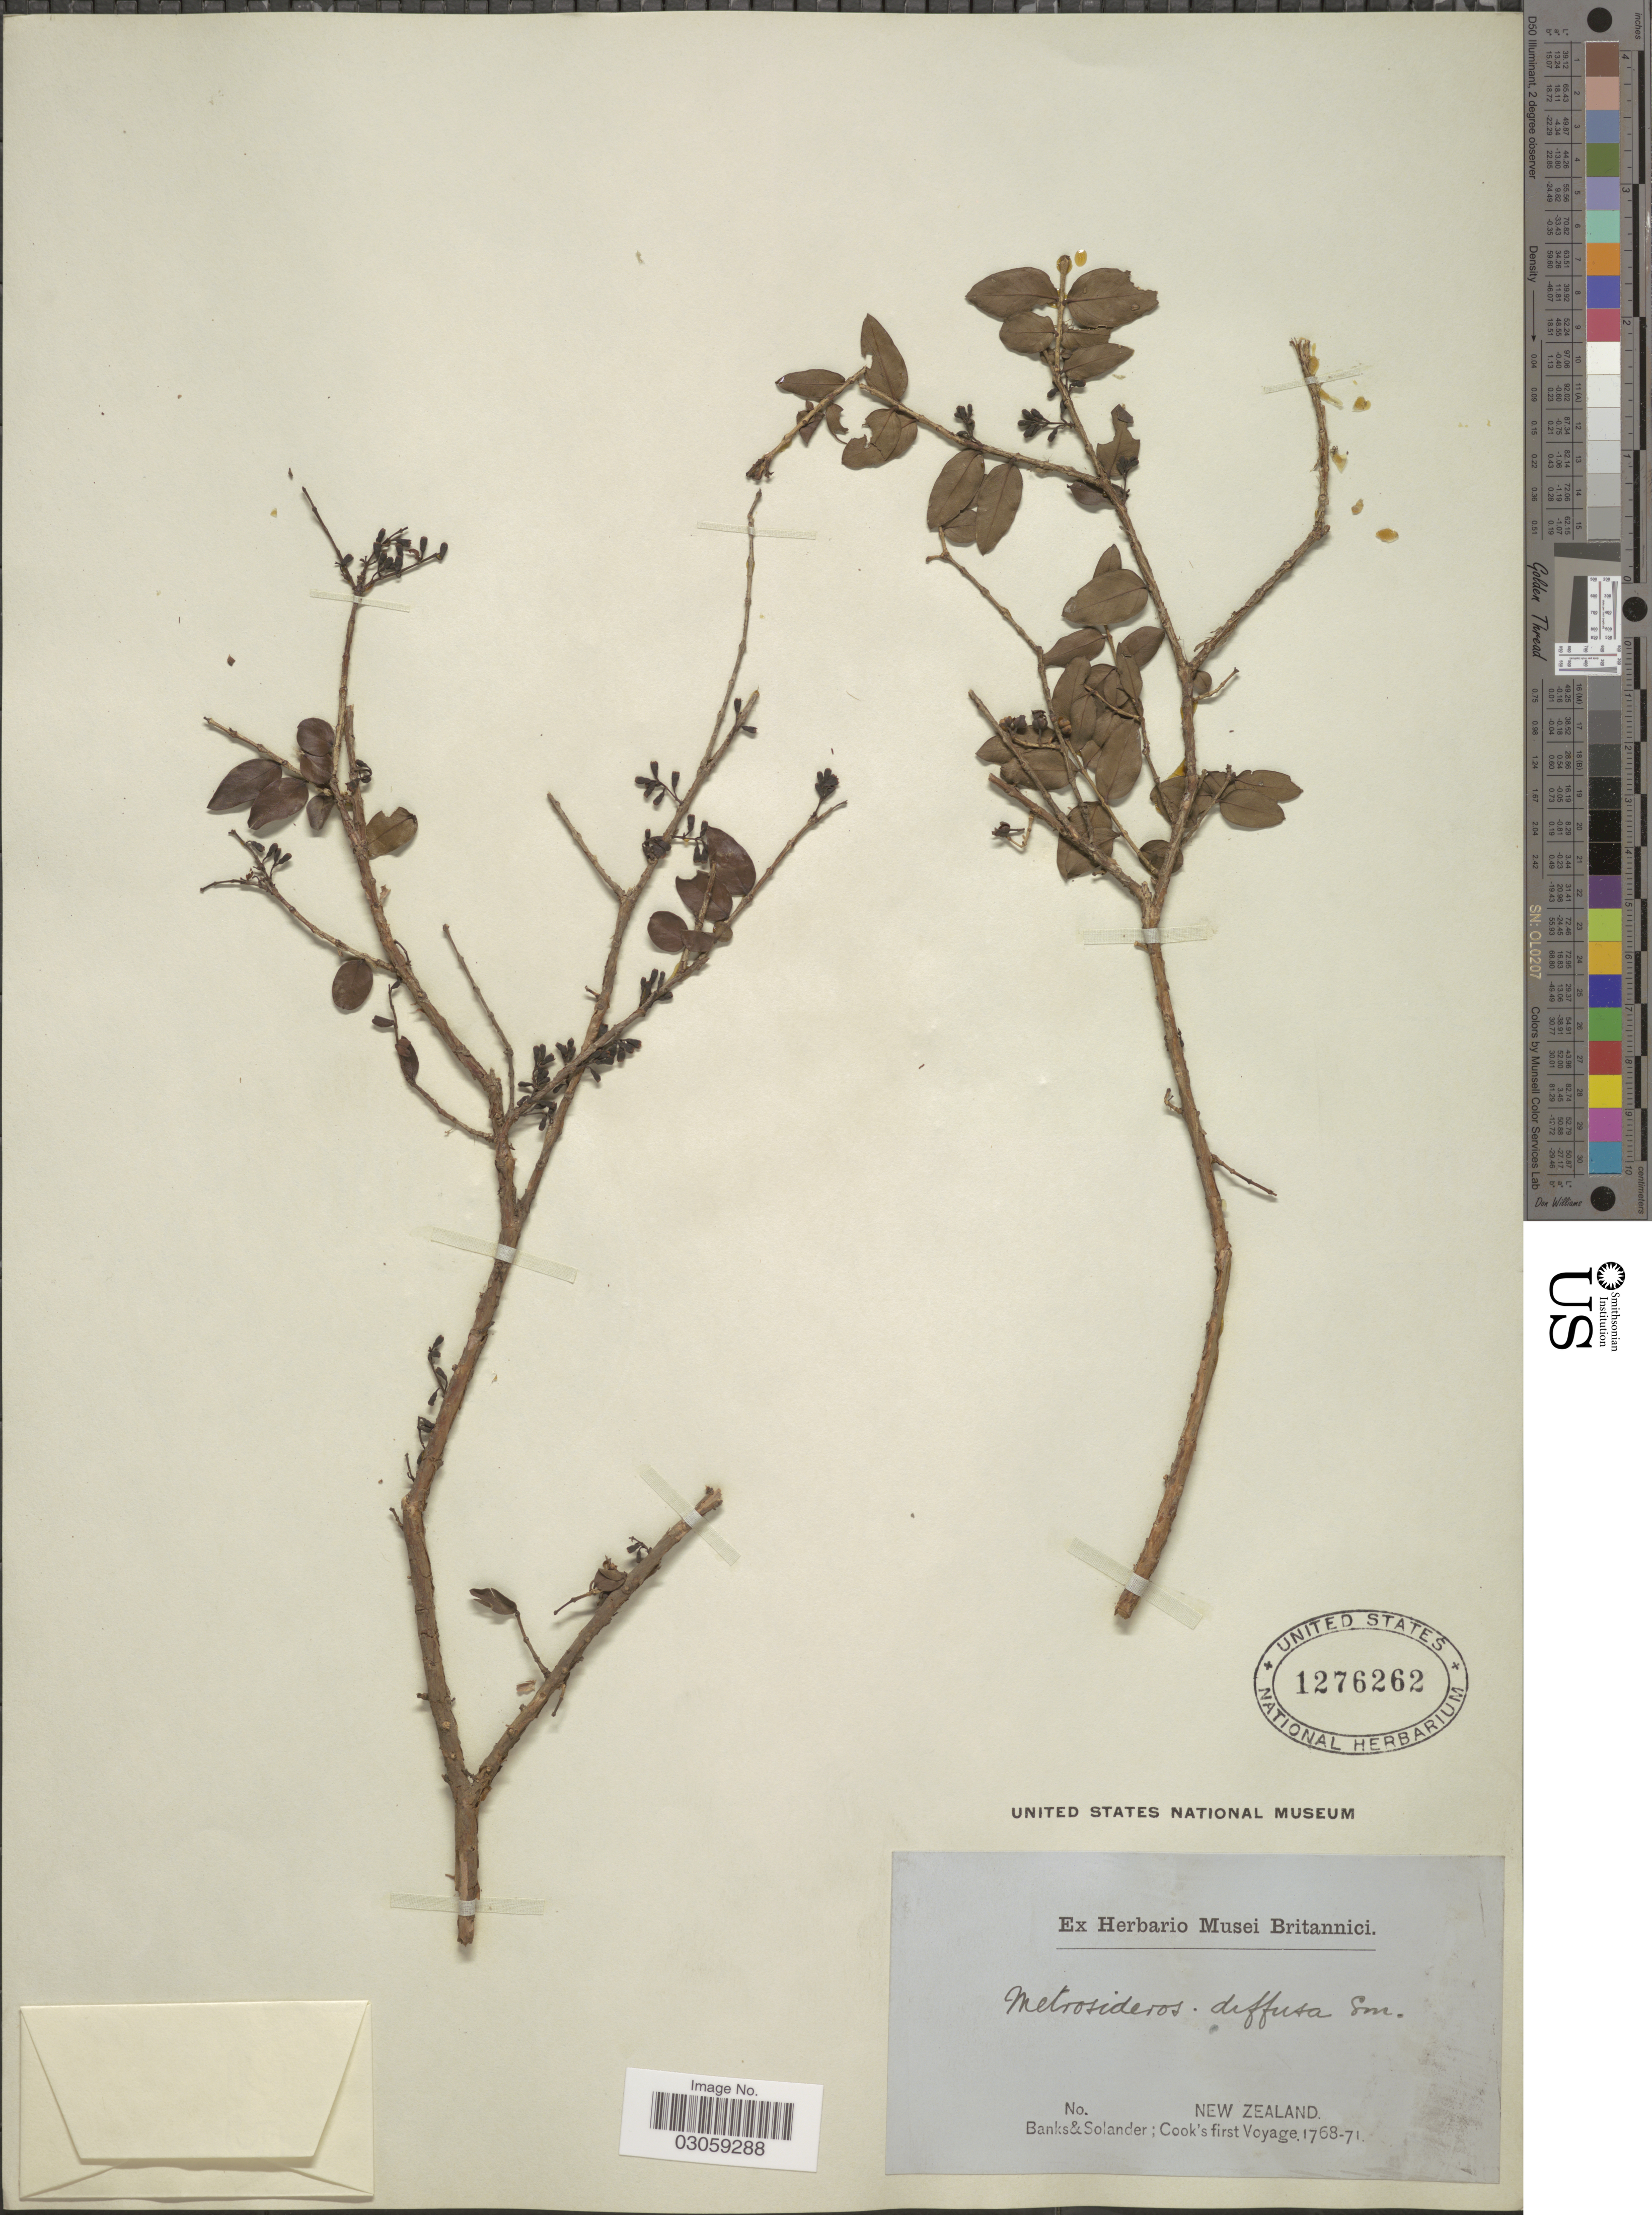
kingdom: Plantae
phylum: Tracheophyta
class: Magnoliopsida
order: Myrtales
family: Myrtaceae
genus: Metrosideros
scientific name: Metrosideros carminea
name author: W.R.B. Oliv.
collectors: -- Banks & -- Solander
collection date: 1768/1771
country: New Zealand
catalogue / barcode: US 1276262